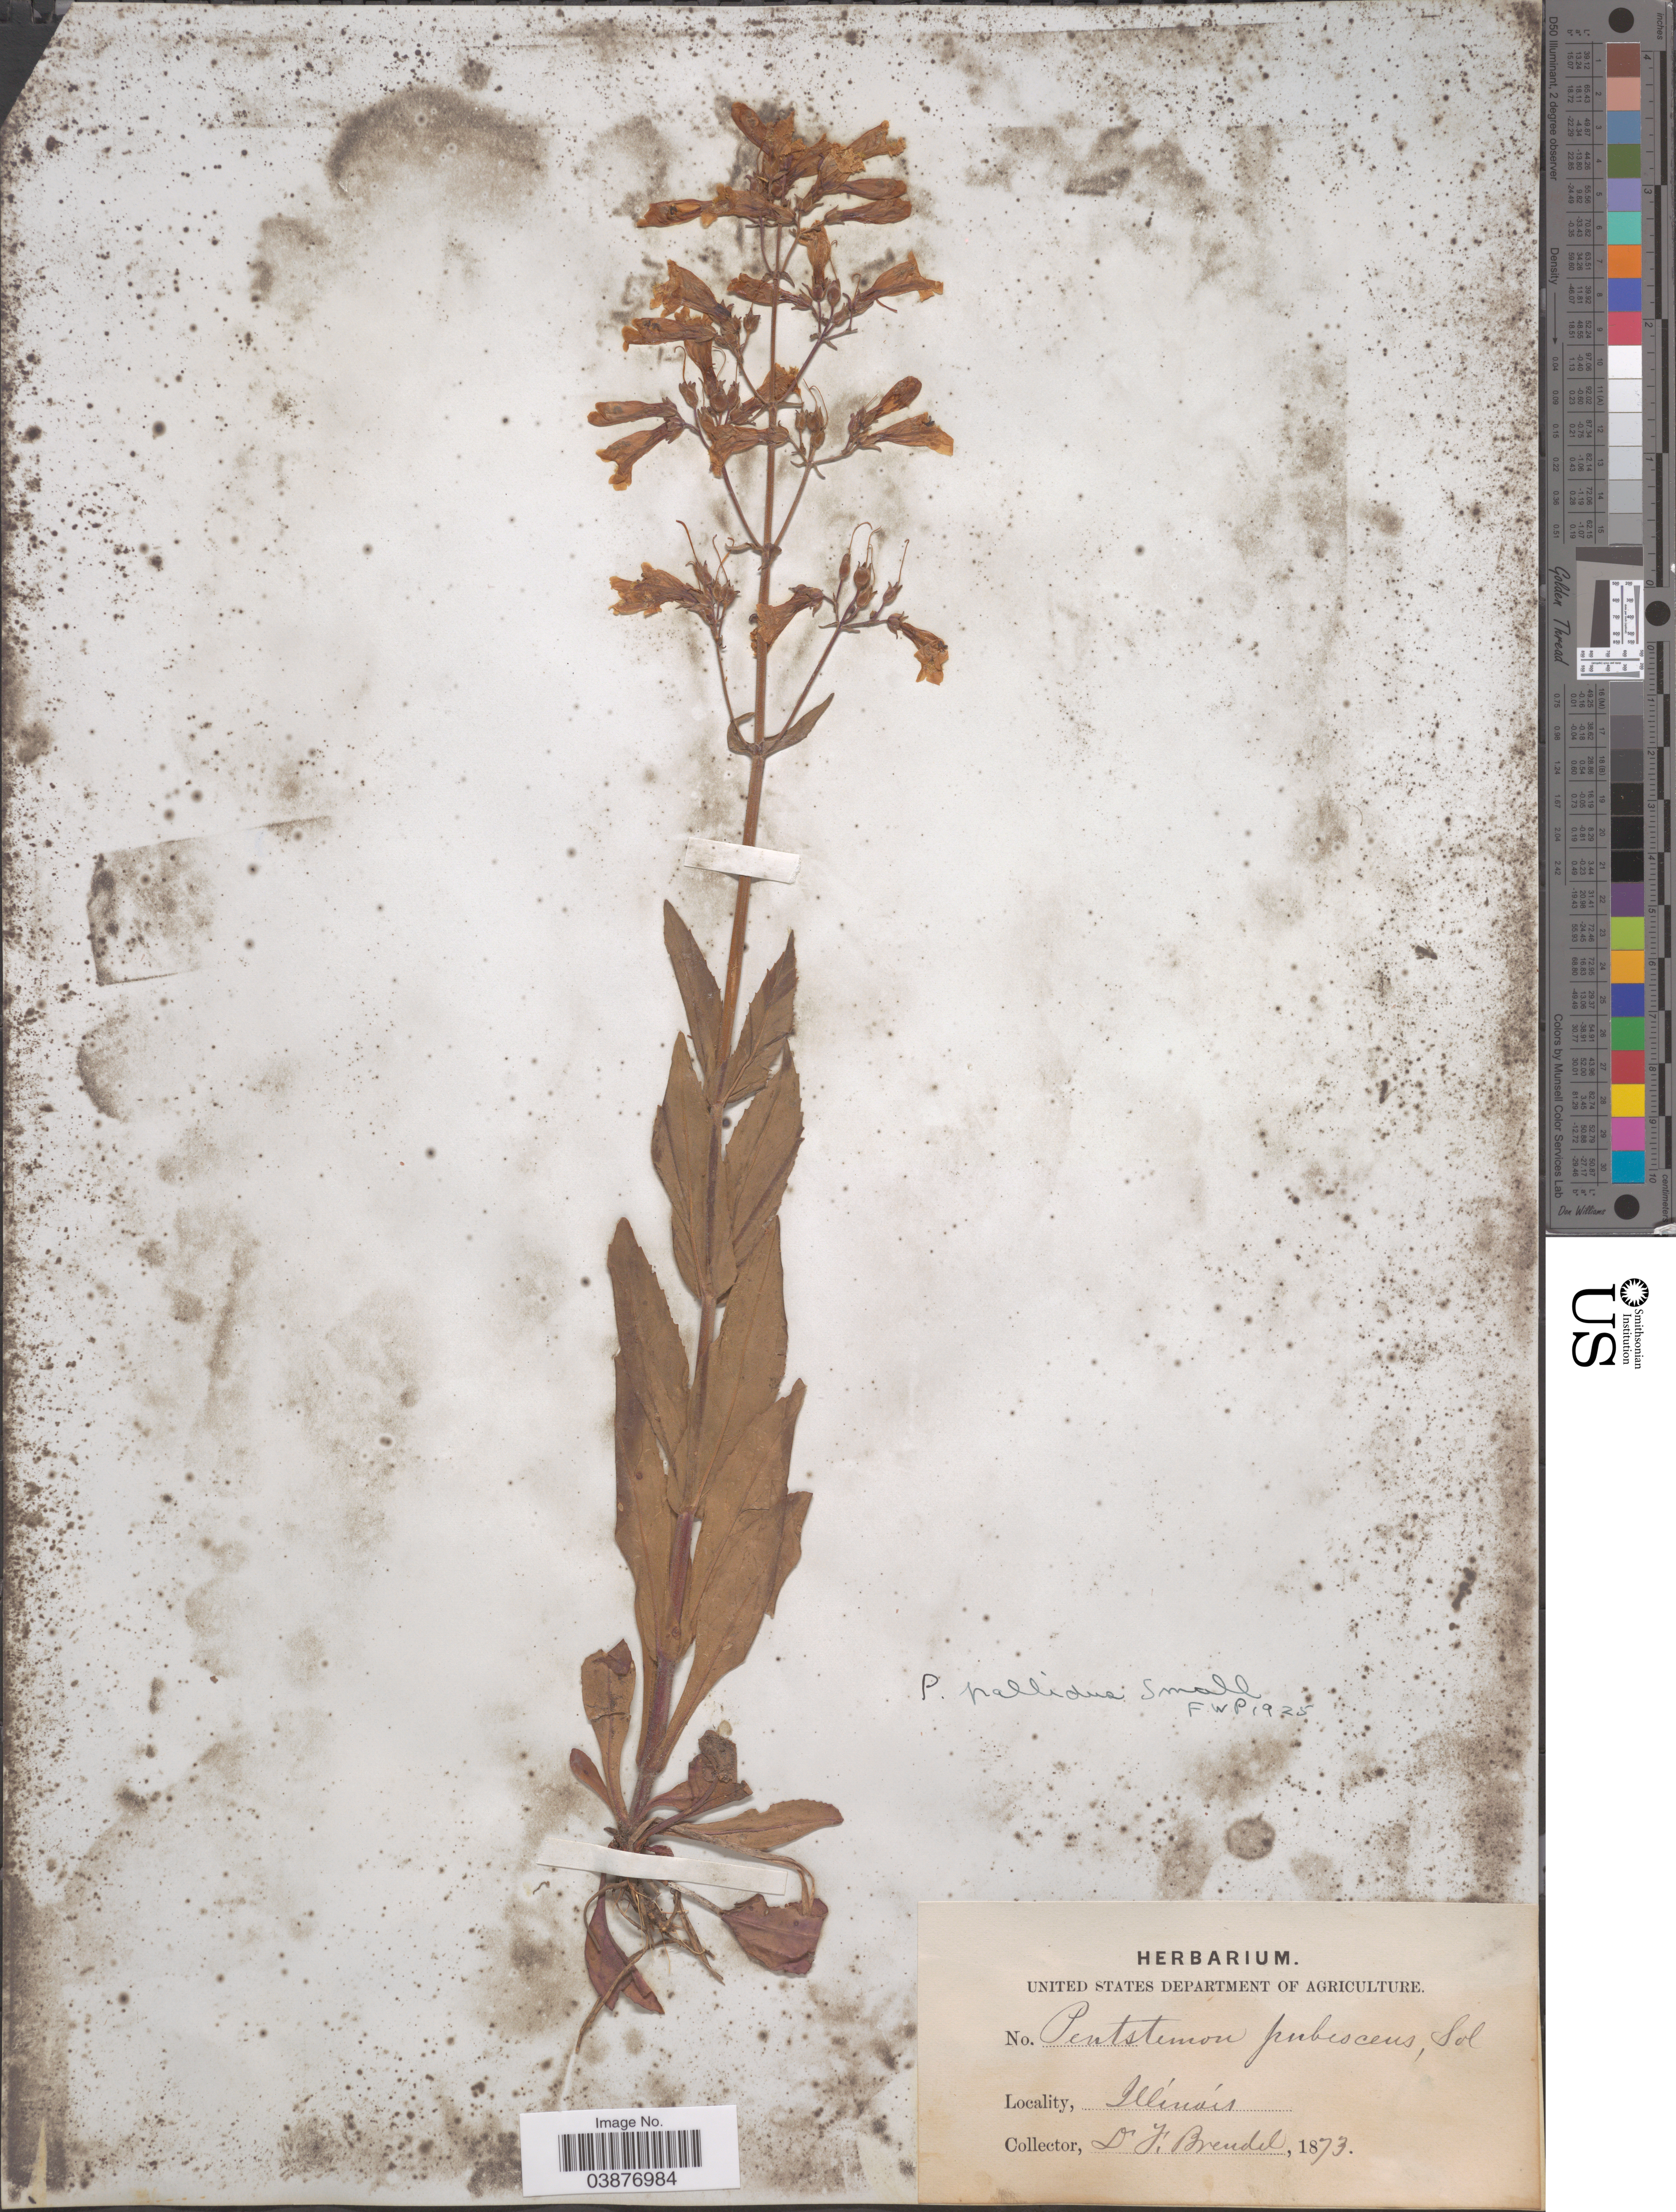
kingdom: Plantae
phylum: Tracheophyta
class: Magnoliopsida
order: Lamiales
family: Plantaginaceae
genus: Penstemon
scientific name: Penstemon pallidus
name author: Small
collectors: D. Brendel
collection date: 1873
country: United States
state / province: Illinois